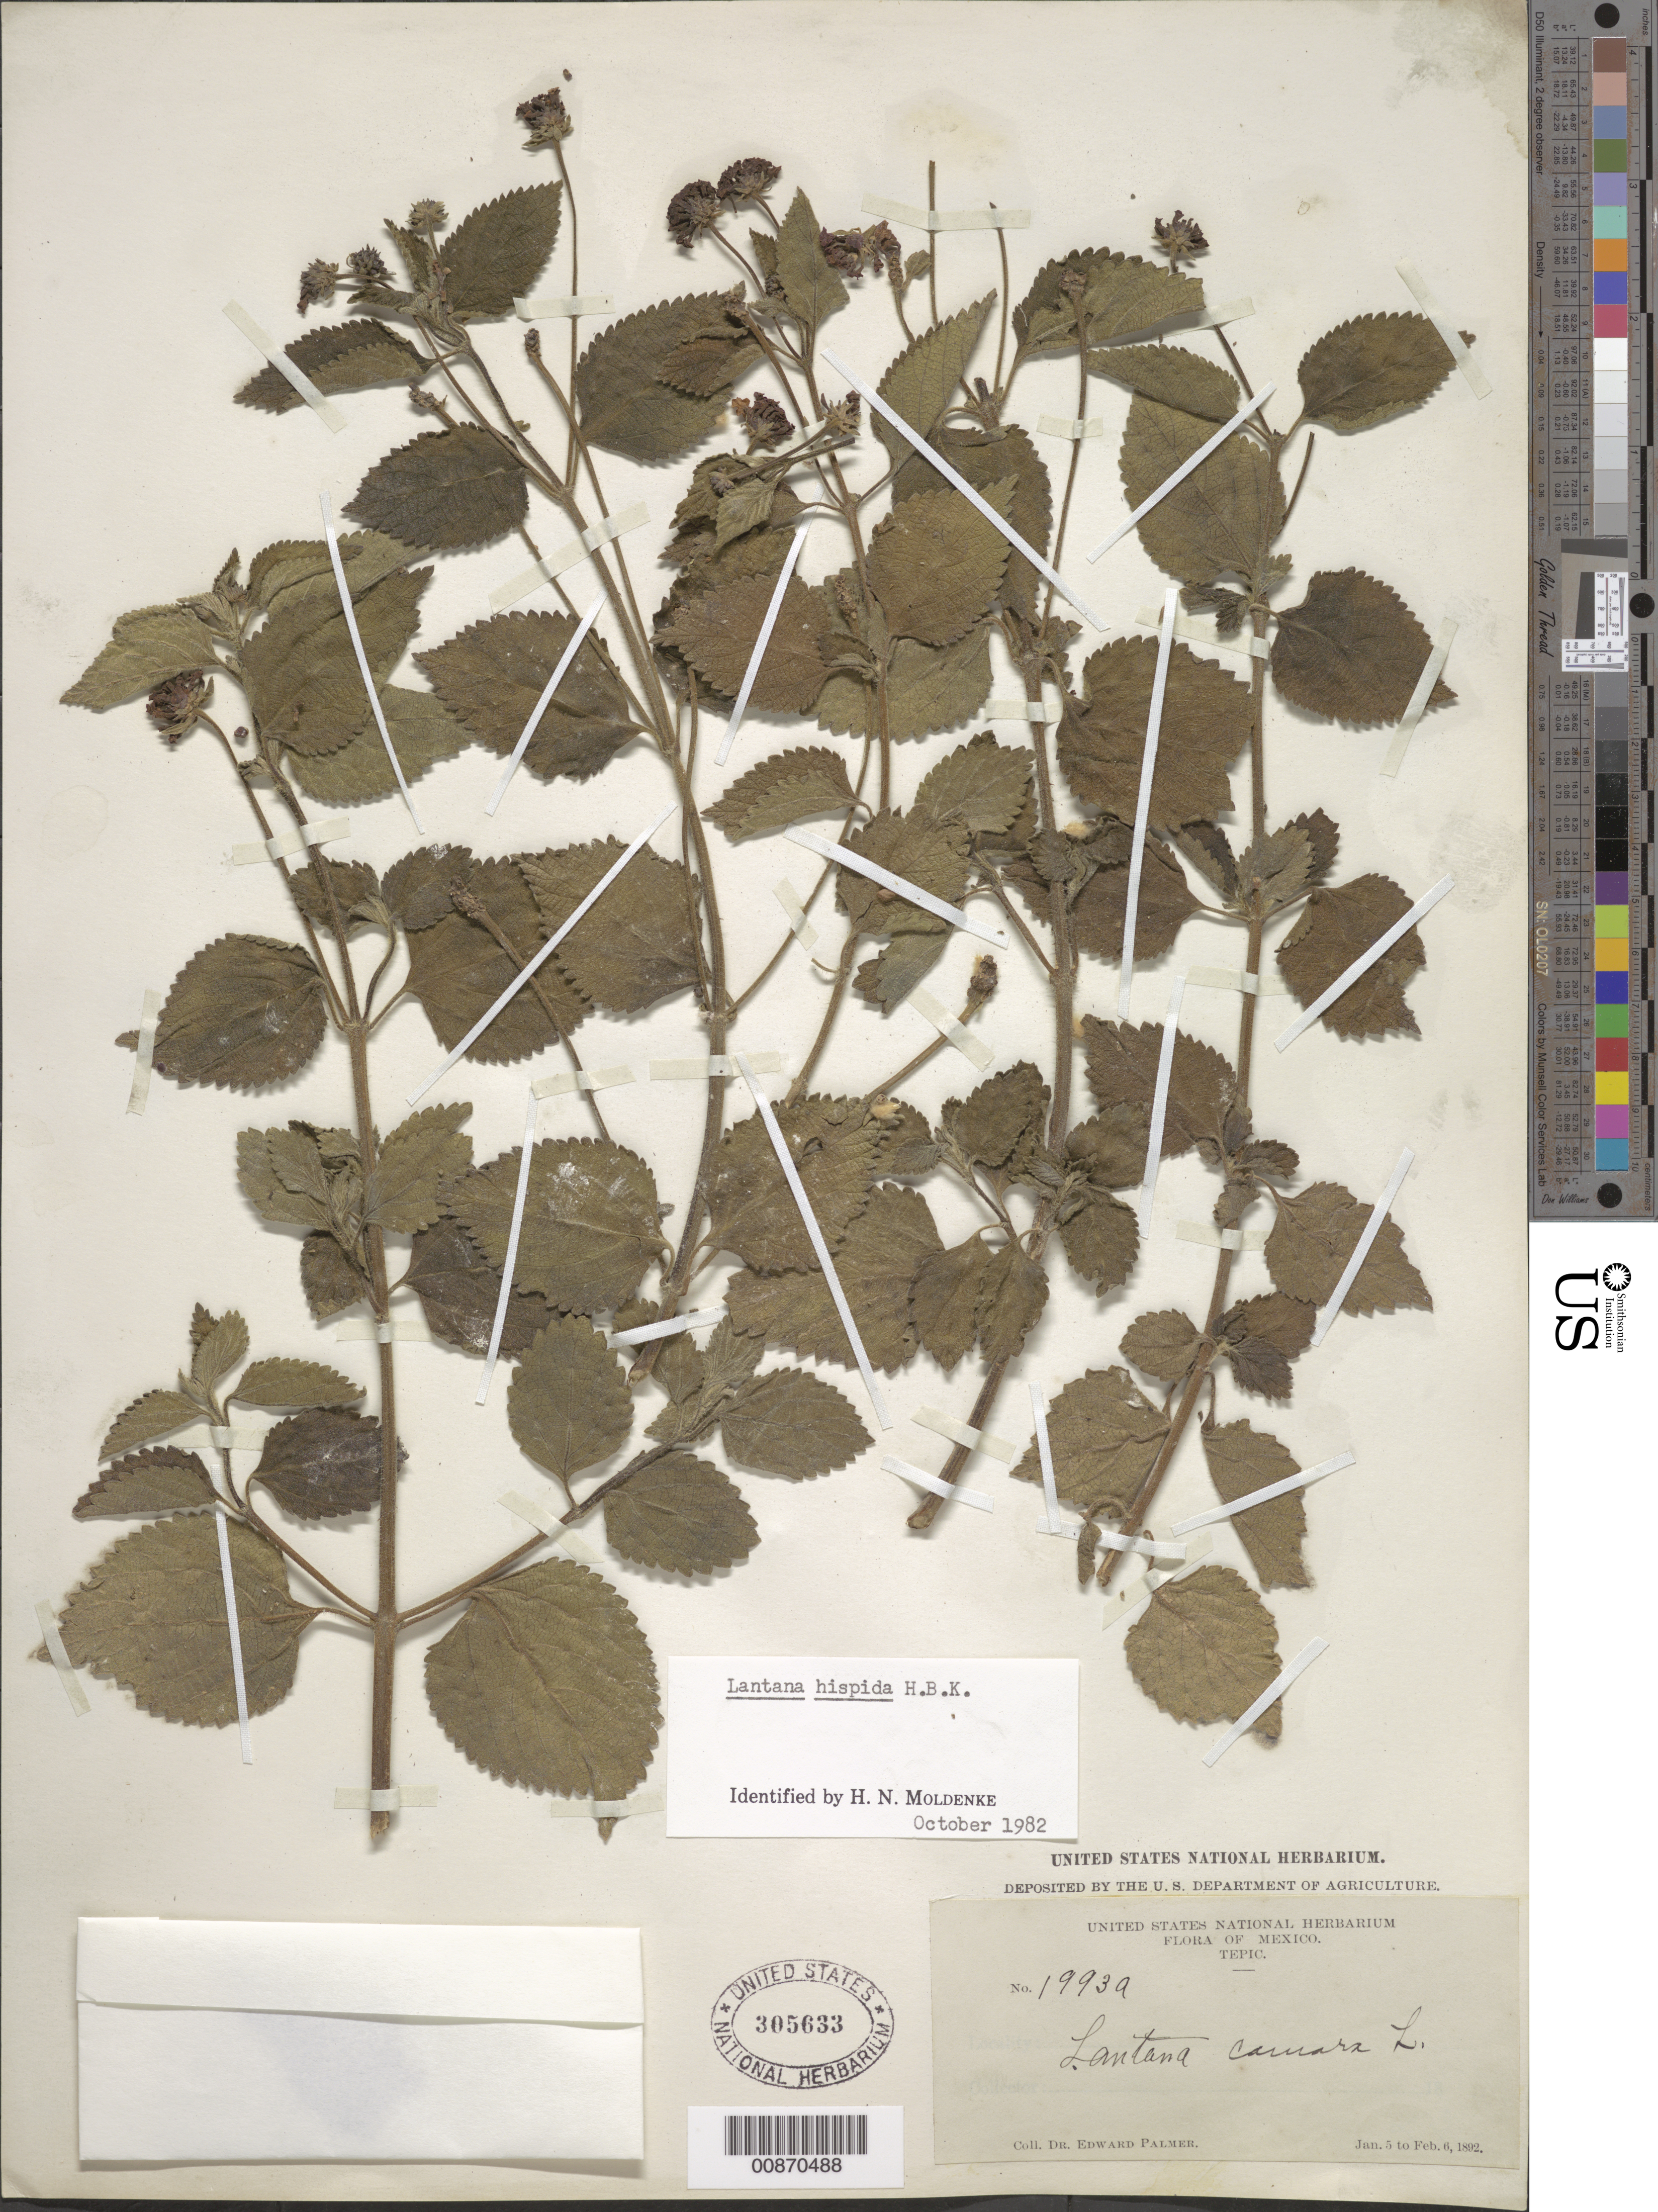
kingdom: Plantae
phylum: Tracheophyta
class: Magnoliopsida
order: Lamiales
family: Verbenaceae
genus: Lantana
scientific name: Lantana hispida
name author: Kunth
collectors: E. Palmer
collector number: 1993 a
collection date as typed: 05 Jan 1892 to 06 Feb 1892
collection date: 1892-01-05/1892-02-06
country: Mexico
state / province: Nayarit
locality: Tepic, Nayarit.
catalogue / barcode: US 305633